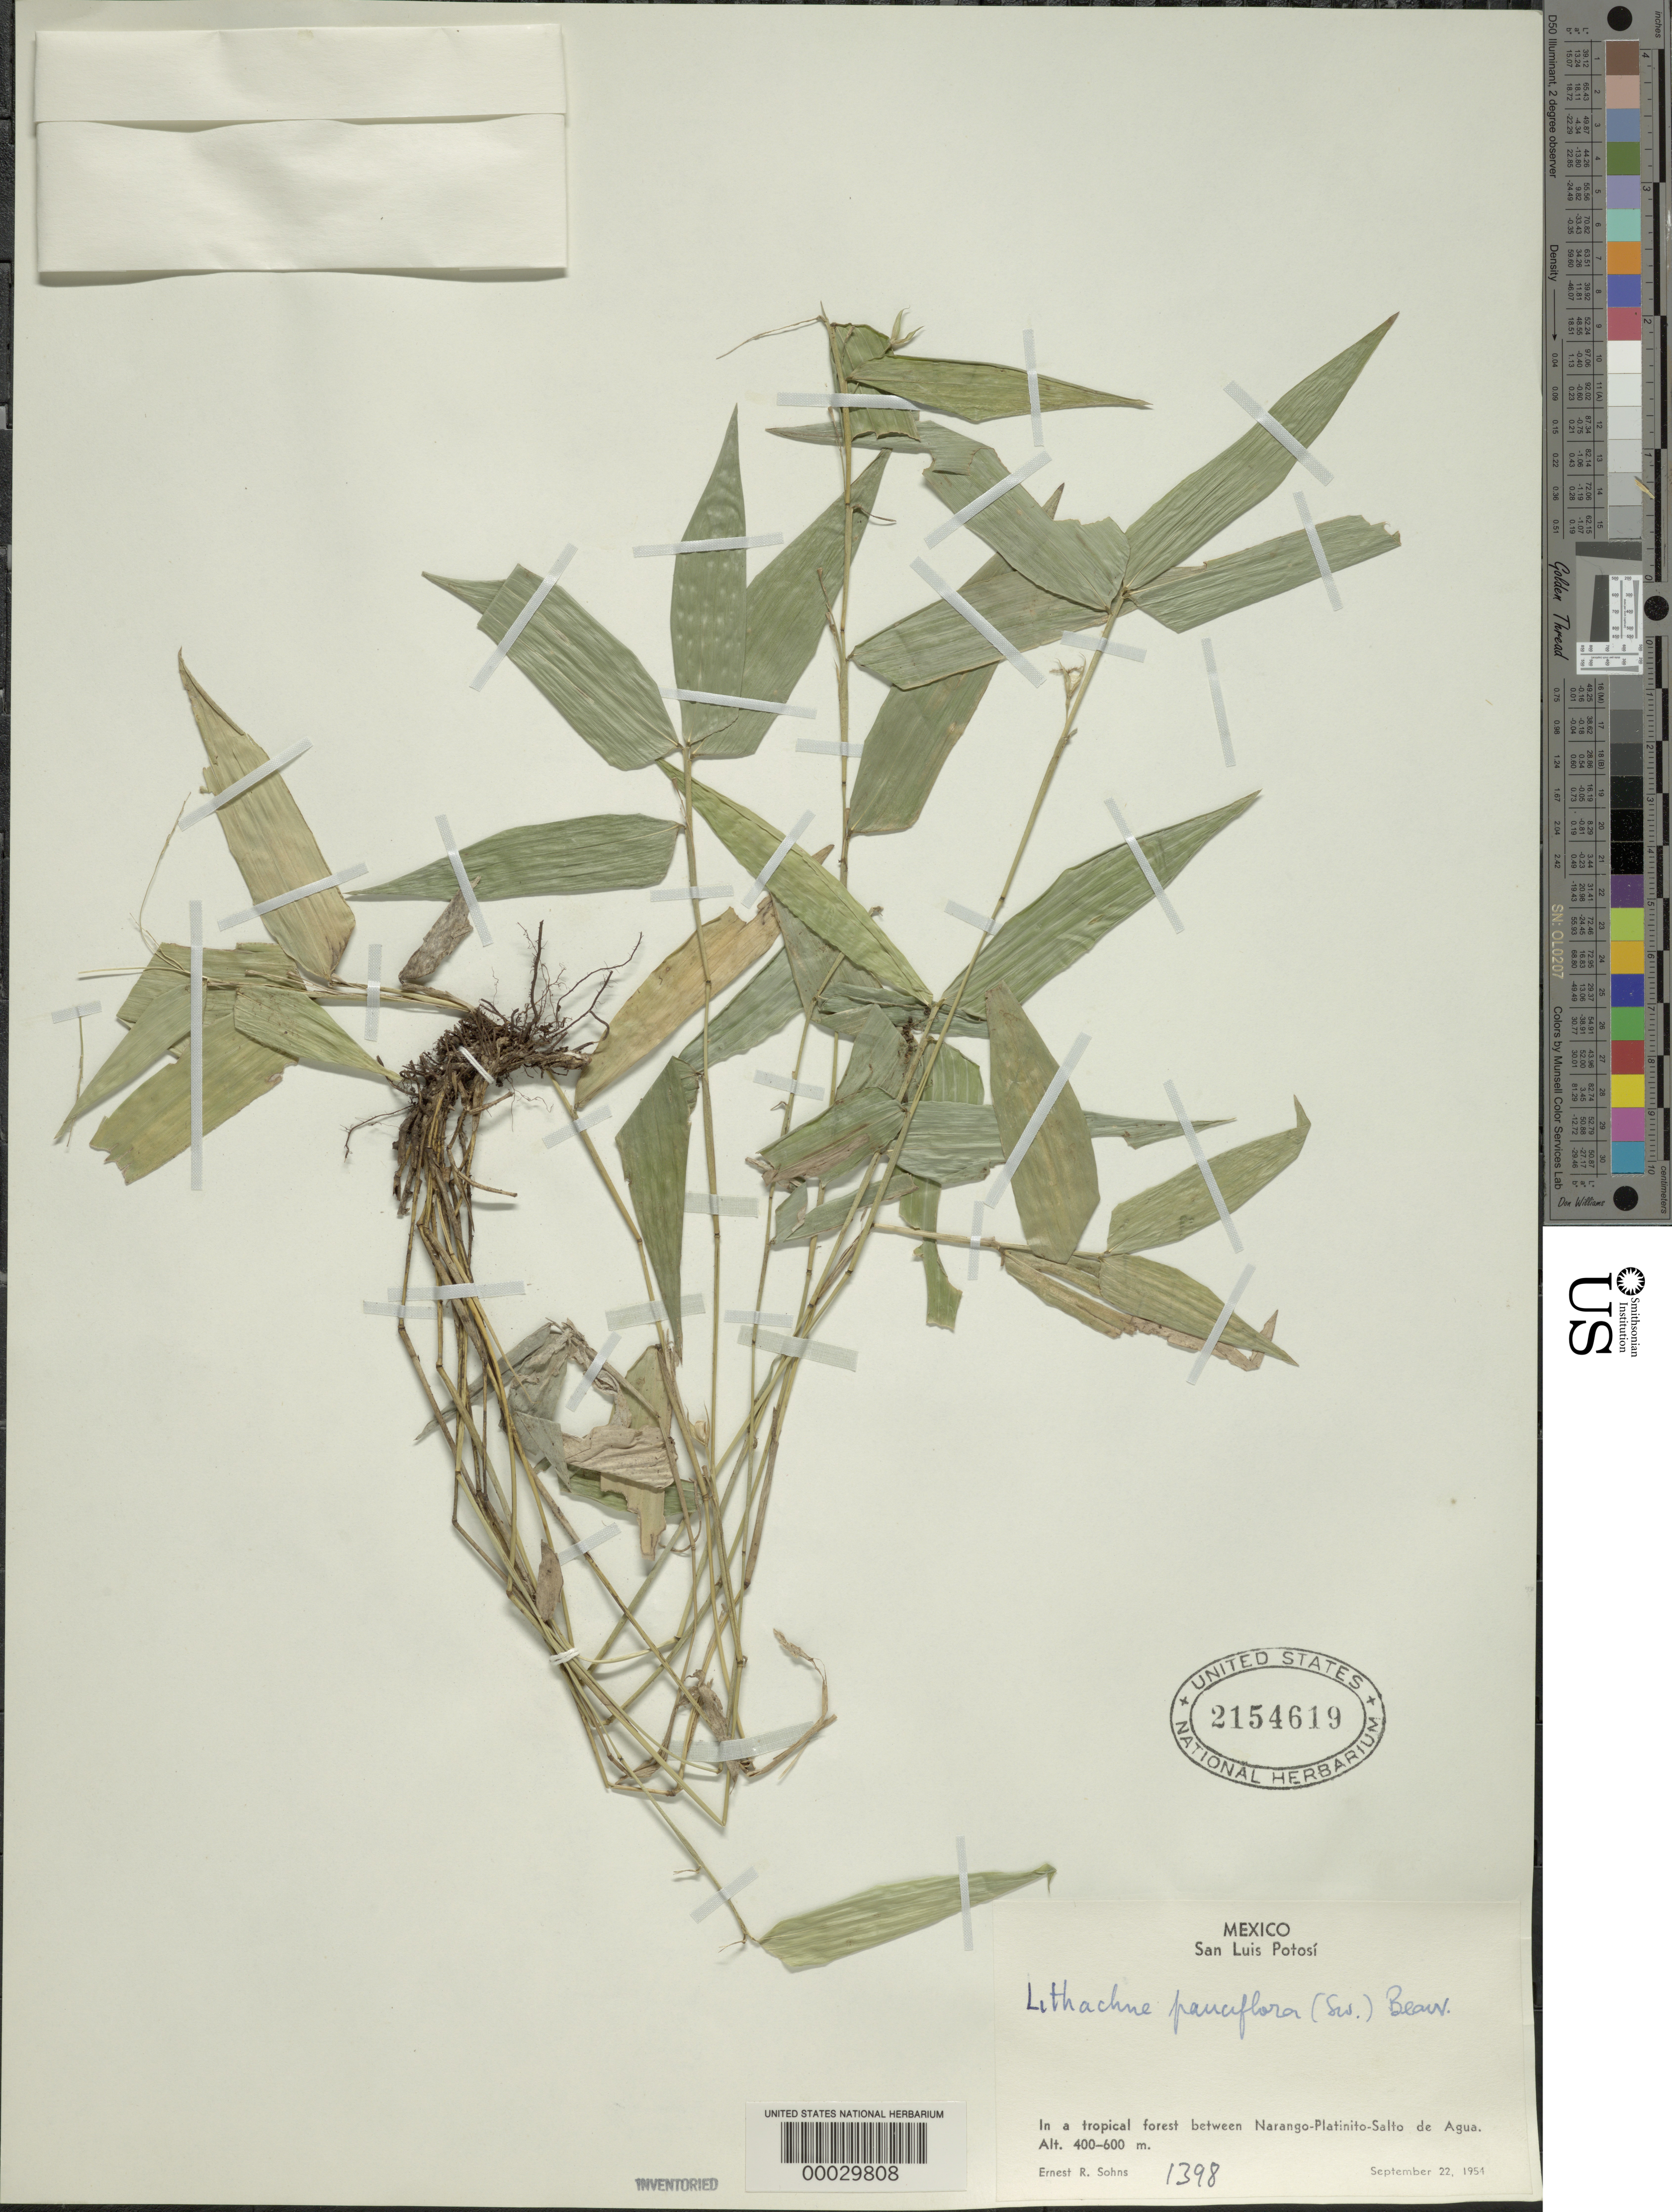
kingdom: Plantae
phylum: Tracheophyta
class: Liliopsida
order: Poales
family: Poaceae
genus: Lithachne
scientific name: Lithachne pauciflora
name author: (Sw.) P. Beauv.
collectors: E. R. Sohns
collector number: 1398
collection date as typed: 22 Sep 1954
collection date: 1954-09-22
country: Mexico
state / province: San Luis Potosí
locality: Narango-platinito-salto de agua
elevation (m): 400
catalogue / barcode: US 2154619